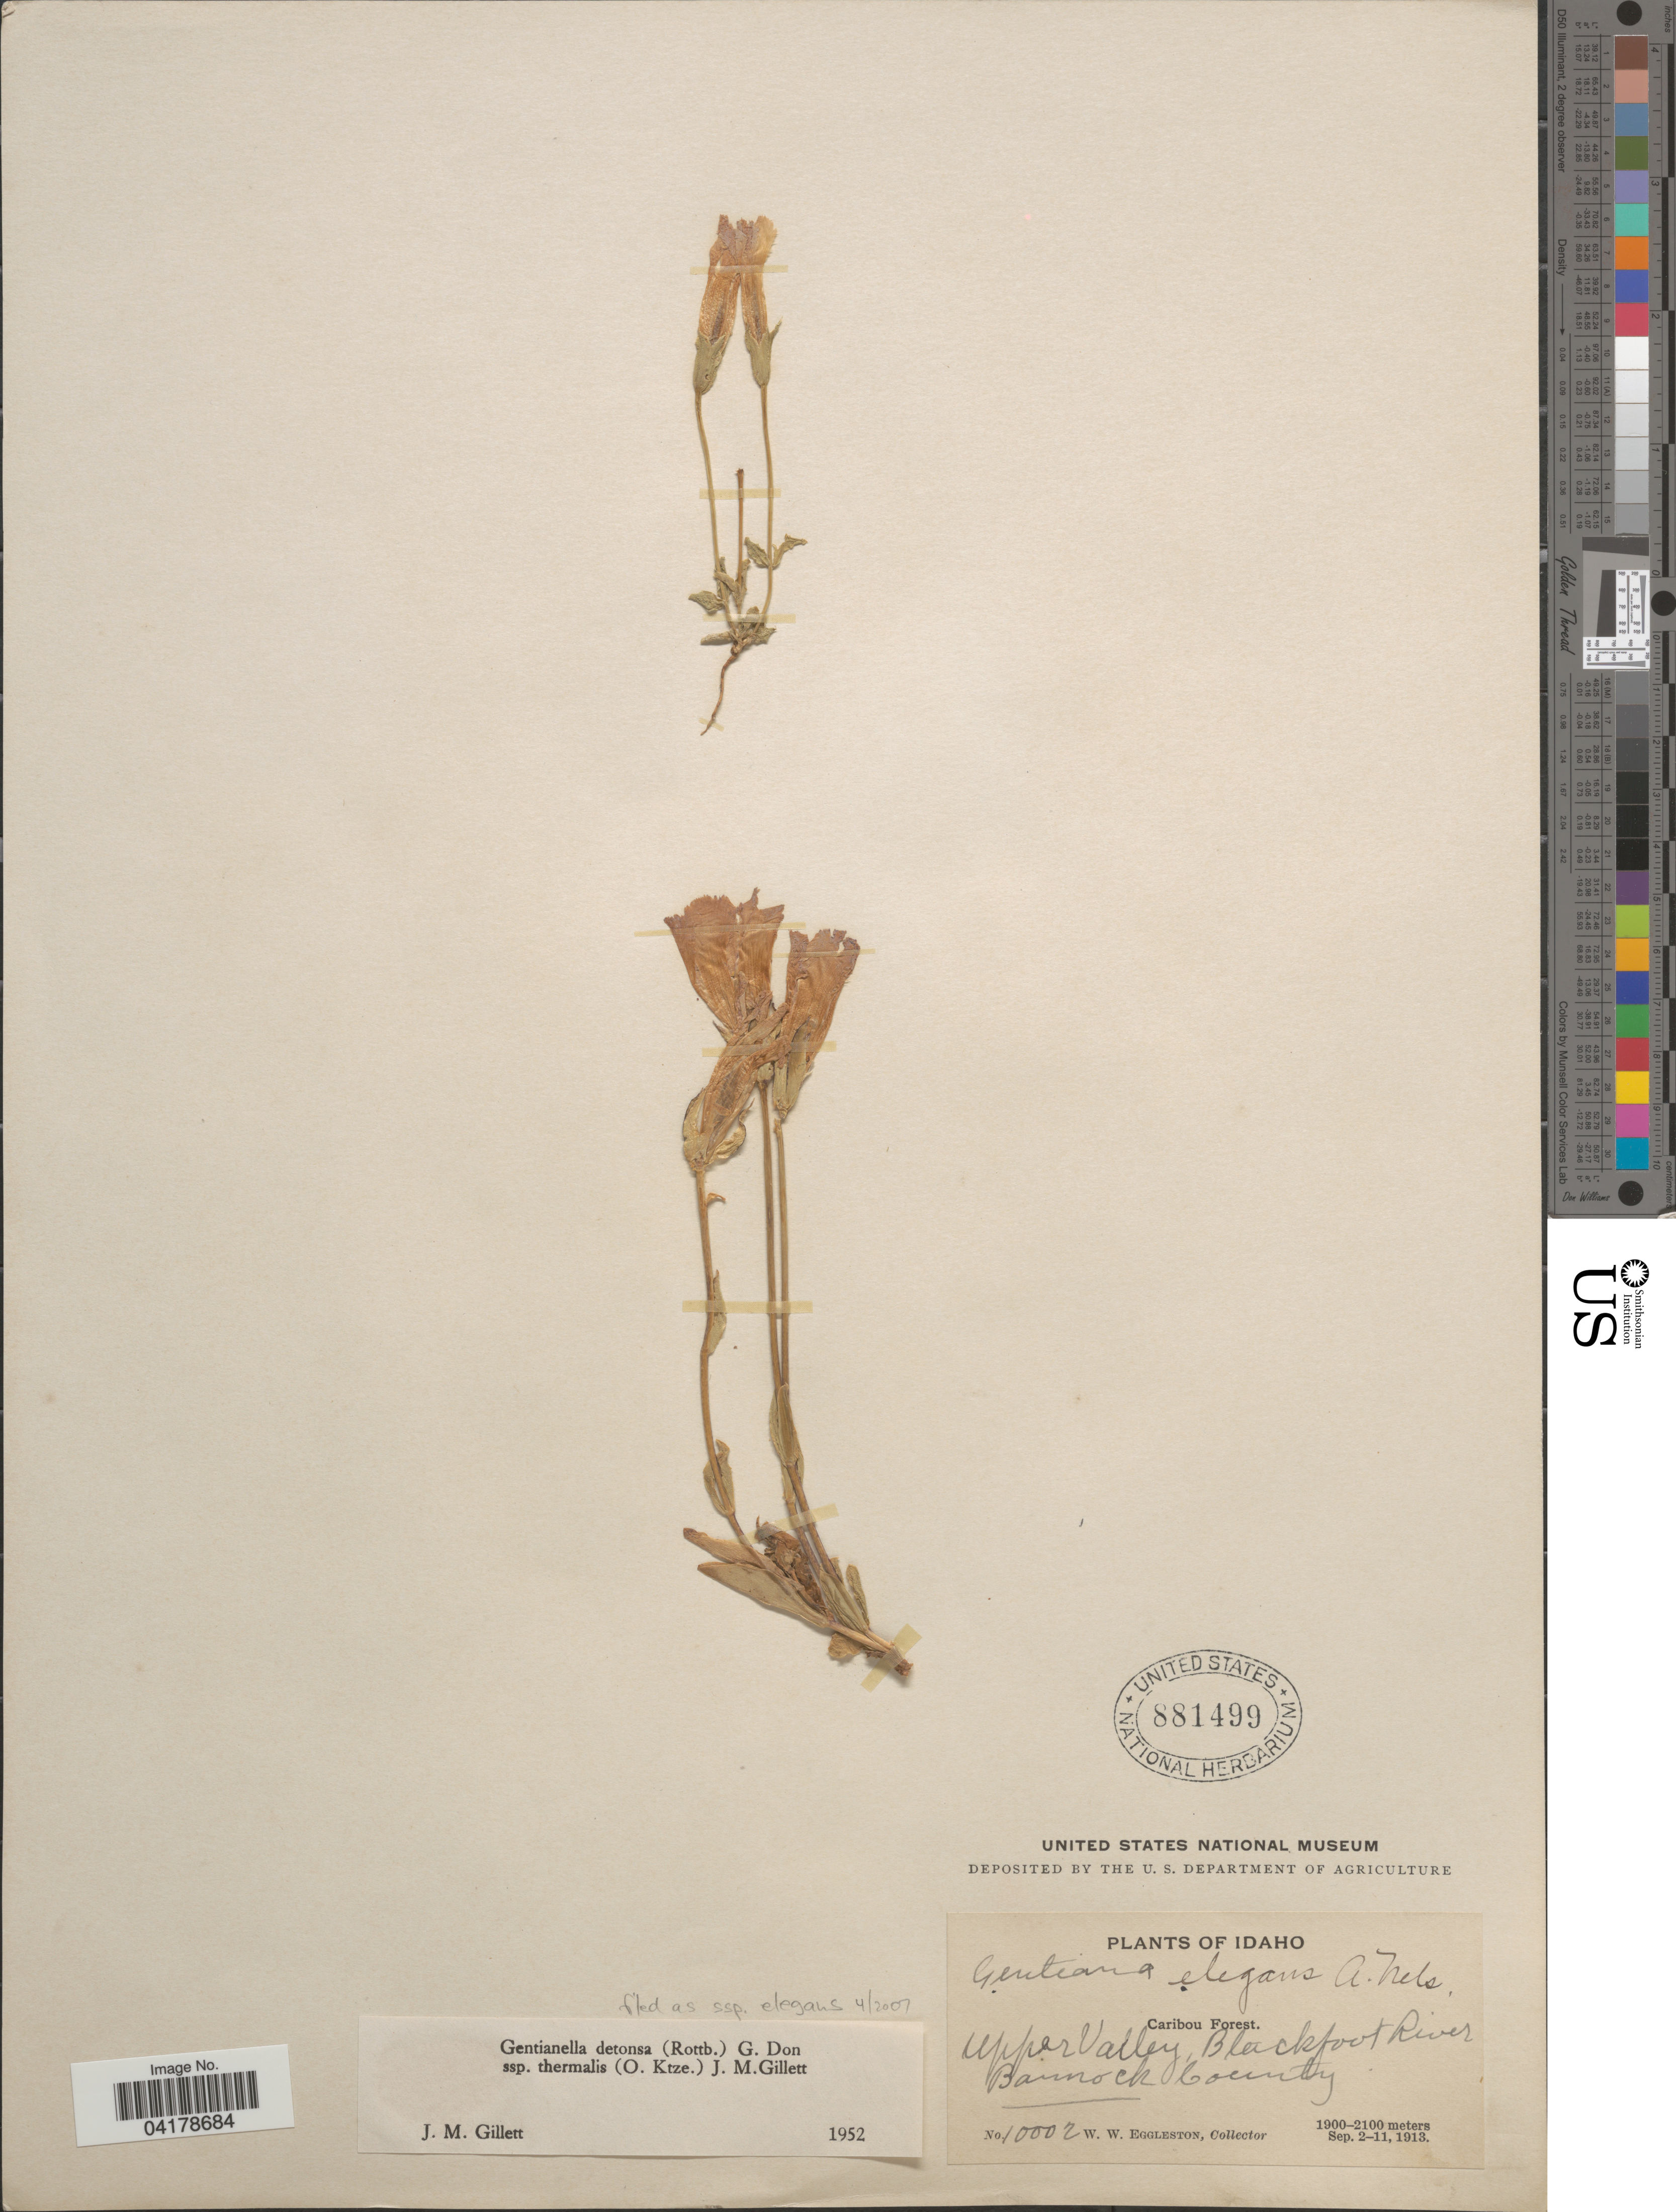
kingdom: Plantae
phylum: Tracheophyta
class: Magnoliopsida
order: Gentianales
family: Gentianaceae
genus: Gentianella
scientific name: Gentianella detonsa subsp. thermalis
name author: (Kuntze) J.M. Gillett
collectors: W. W. Eggleston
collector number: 10002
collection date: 1913-09-02/1913-09-11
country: United States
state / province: Idaho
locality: Caribou Forest. Upper Valley, Blackfoot river. Bannock County.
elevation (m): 1900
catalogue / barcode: US 881499